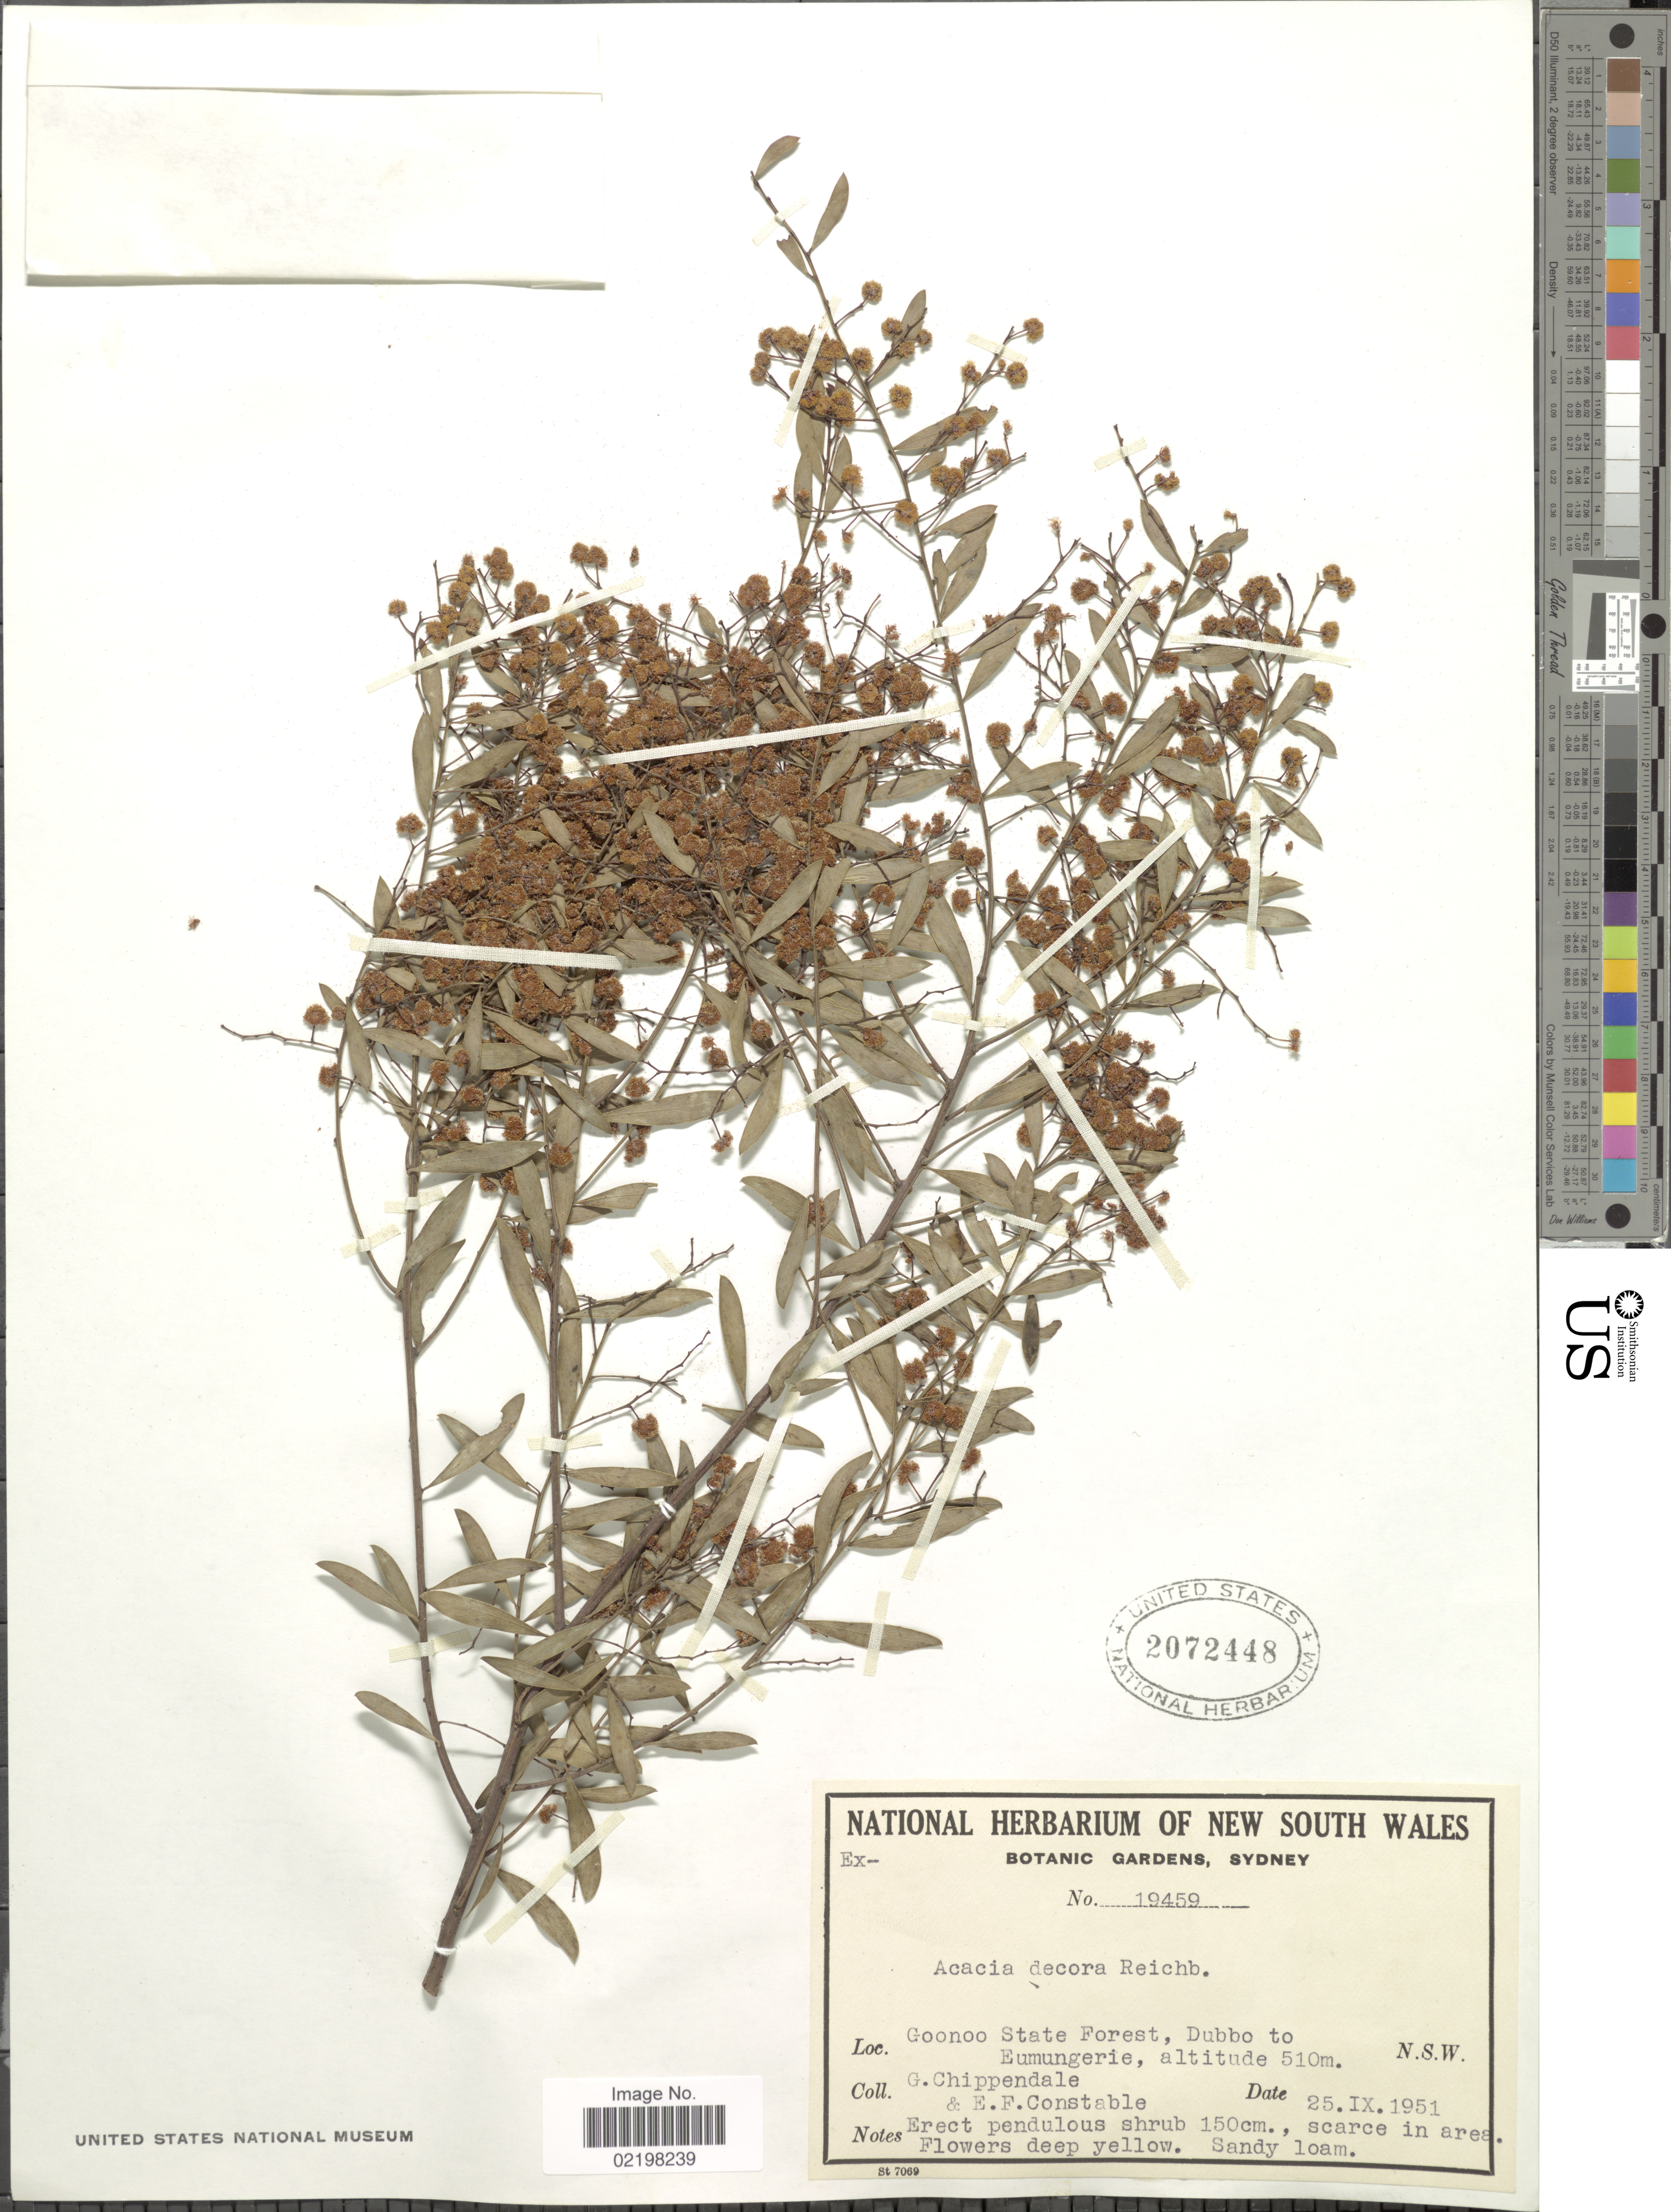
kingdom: Plantae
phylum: Tracheophyta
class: Magnoliopsida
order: Fabales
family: Fabaceae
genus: Acacia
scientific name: Acacia decora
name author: Rchb. f.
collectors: G. Chippendale & E. F. Constable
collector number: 19459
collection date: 1951-09-25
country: Australia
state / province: New South Wales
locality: Goonoo State Forest , Dubbo to Eumungerie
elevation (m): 510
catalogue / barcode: US 2072448